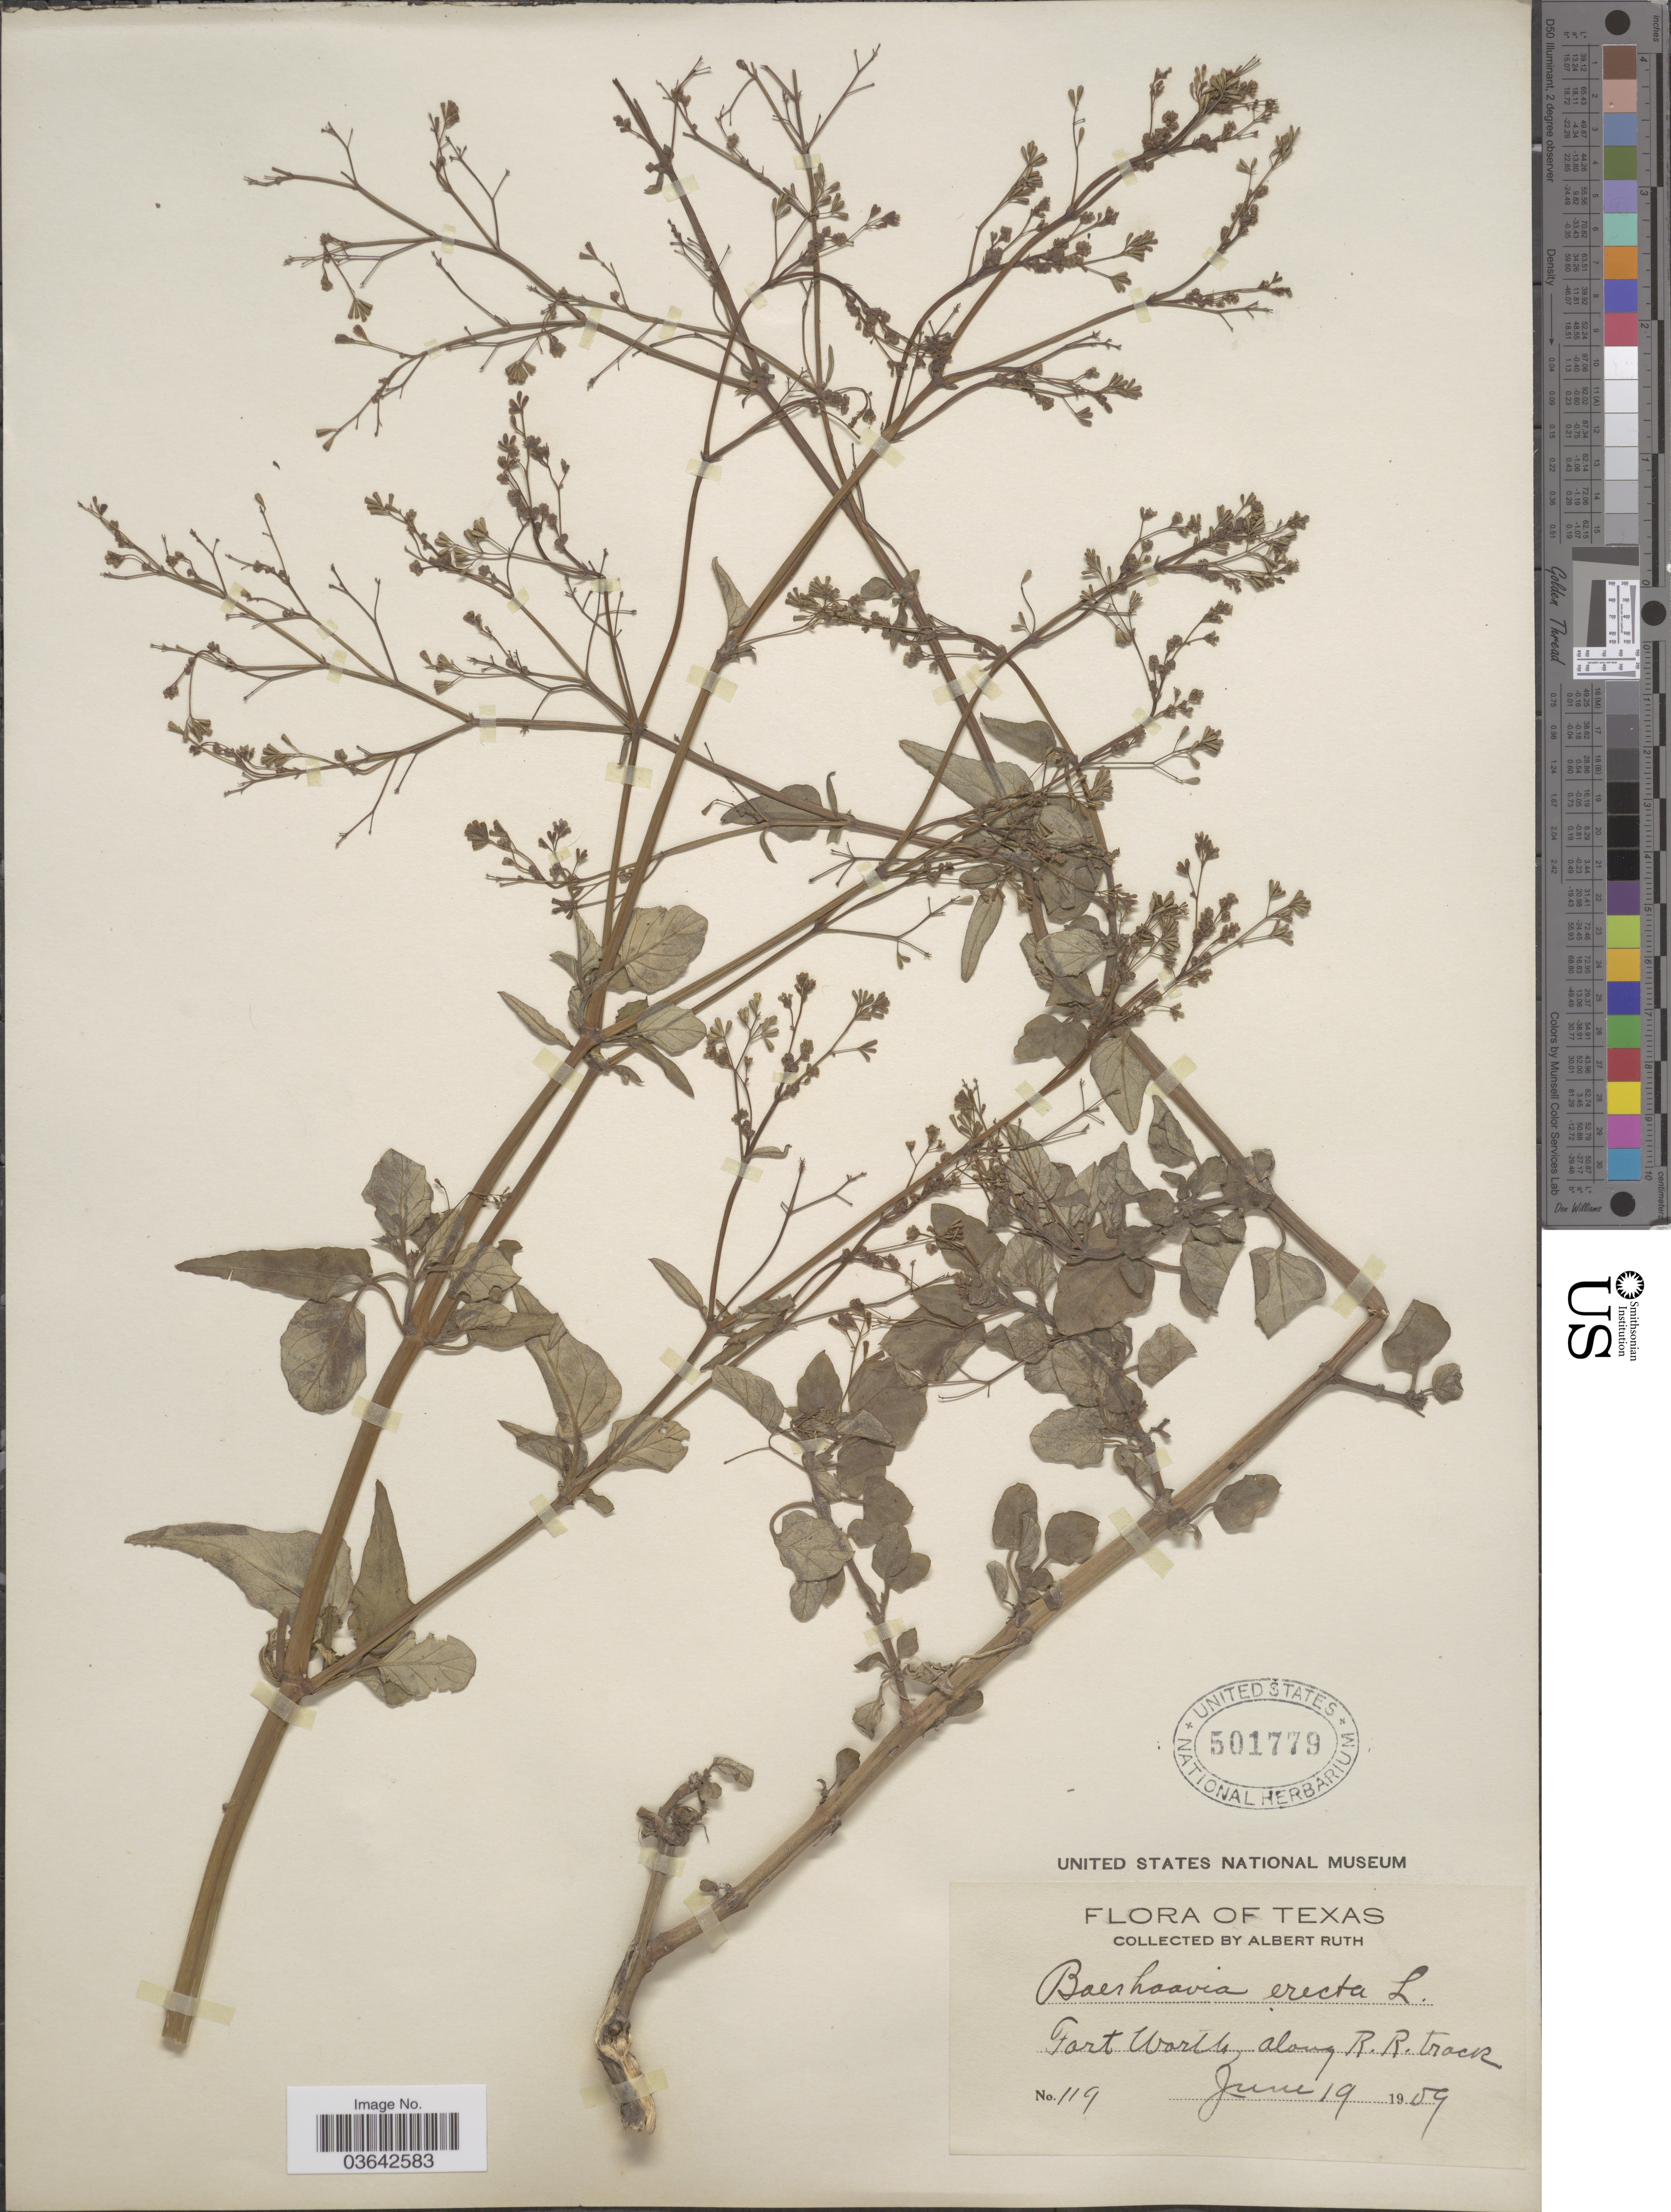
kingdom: Plantae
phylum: Tracheophyta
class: Magnoliopsida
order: Caryophyllales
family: Nyctaginaceae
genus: Boerhavia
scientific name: Boerhavia erecta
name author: L.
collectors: A. Ruth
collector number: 119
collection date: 1909-06-19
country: United States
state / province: Texas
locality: Fort Worth, along R.R. track.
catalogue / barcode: US 501779